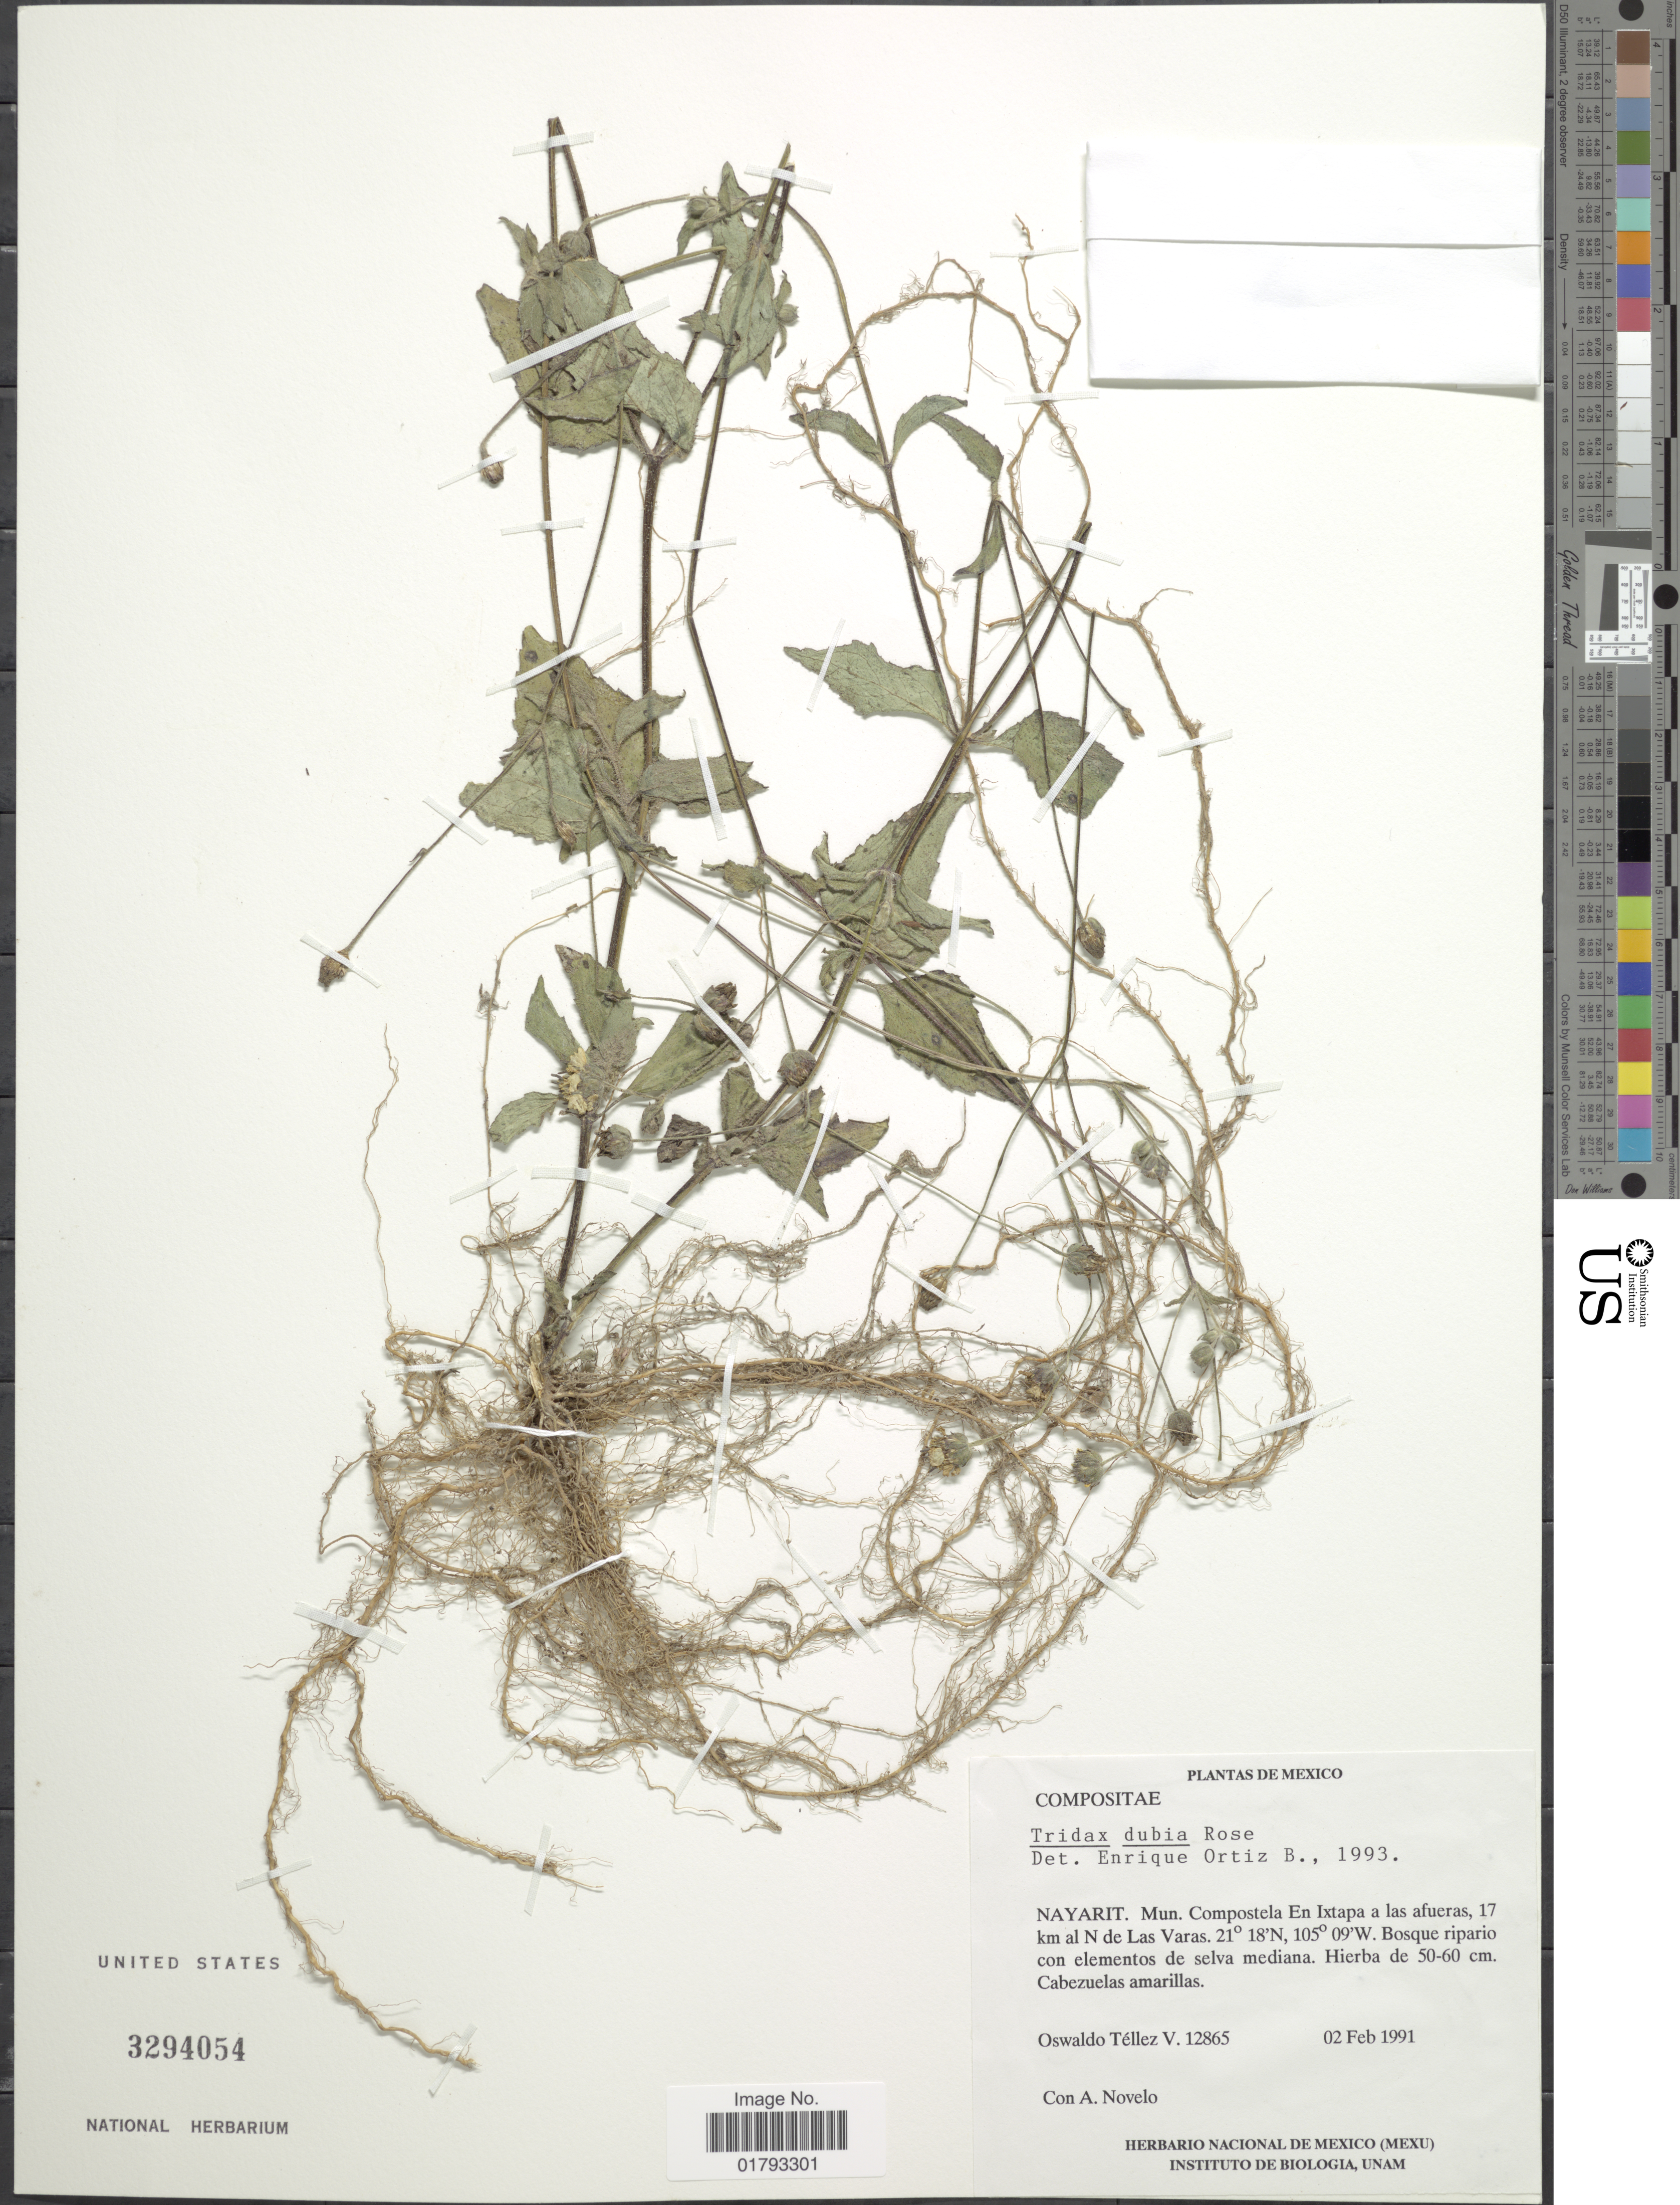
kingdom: Plantae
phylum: Tracheophyta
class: Magnoliopsida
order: Asterales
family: Asteraceae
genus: Tridax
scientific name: Tridax dubia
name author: Rose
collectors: O. Téllez V. & C. Novelo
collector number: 12865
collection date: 1991-02-02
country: Mexico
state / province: Nayarit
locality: Nayarit, Mun. Compostela En Ixtapa a las afueras, 17 km al N de Las Varas.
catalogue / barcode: US 3294054